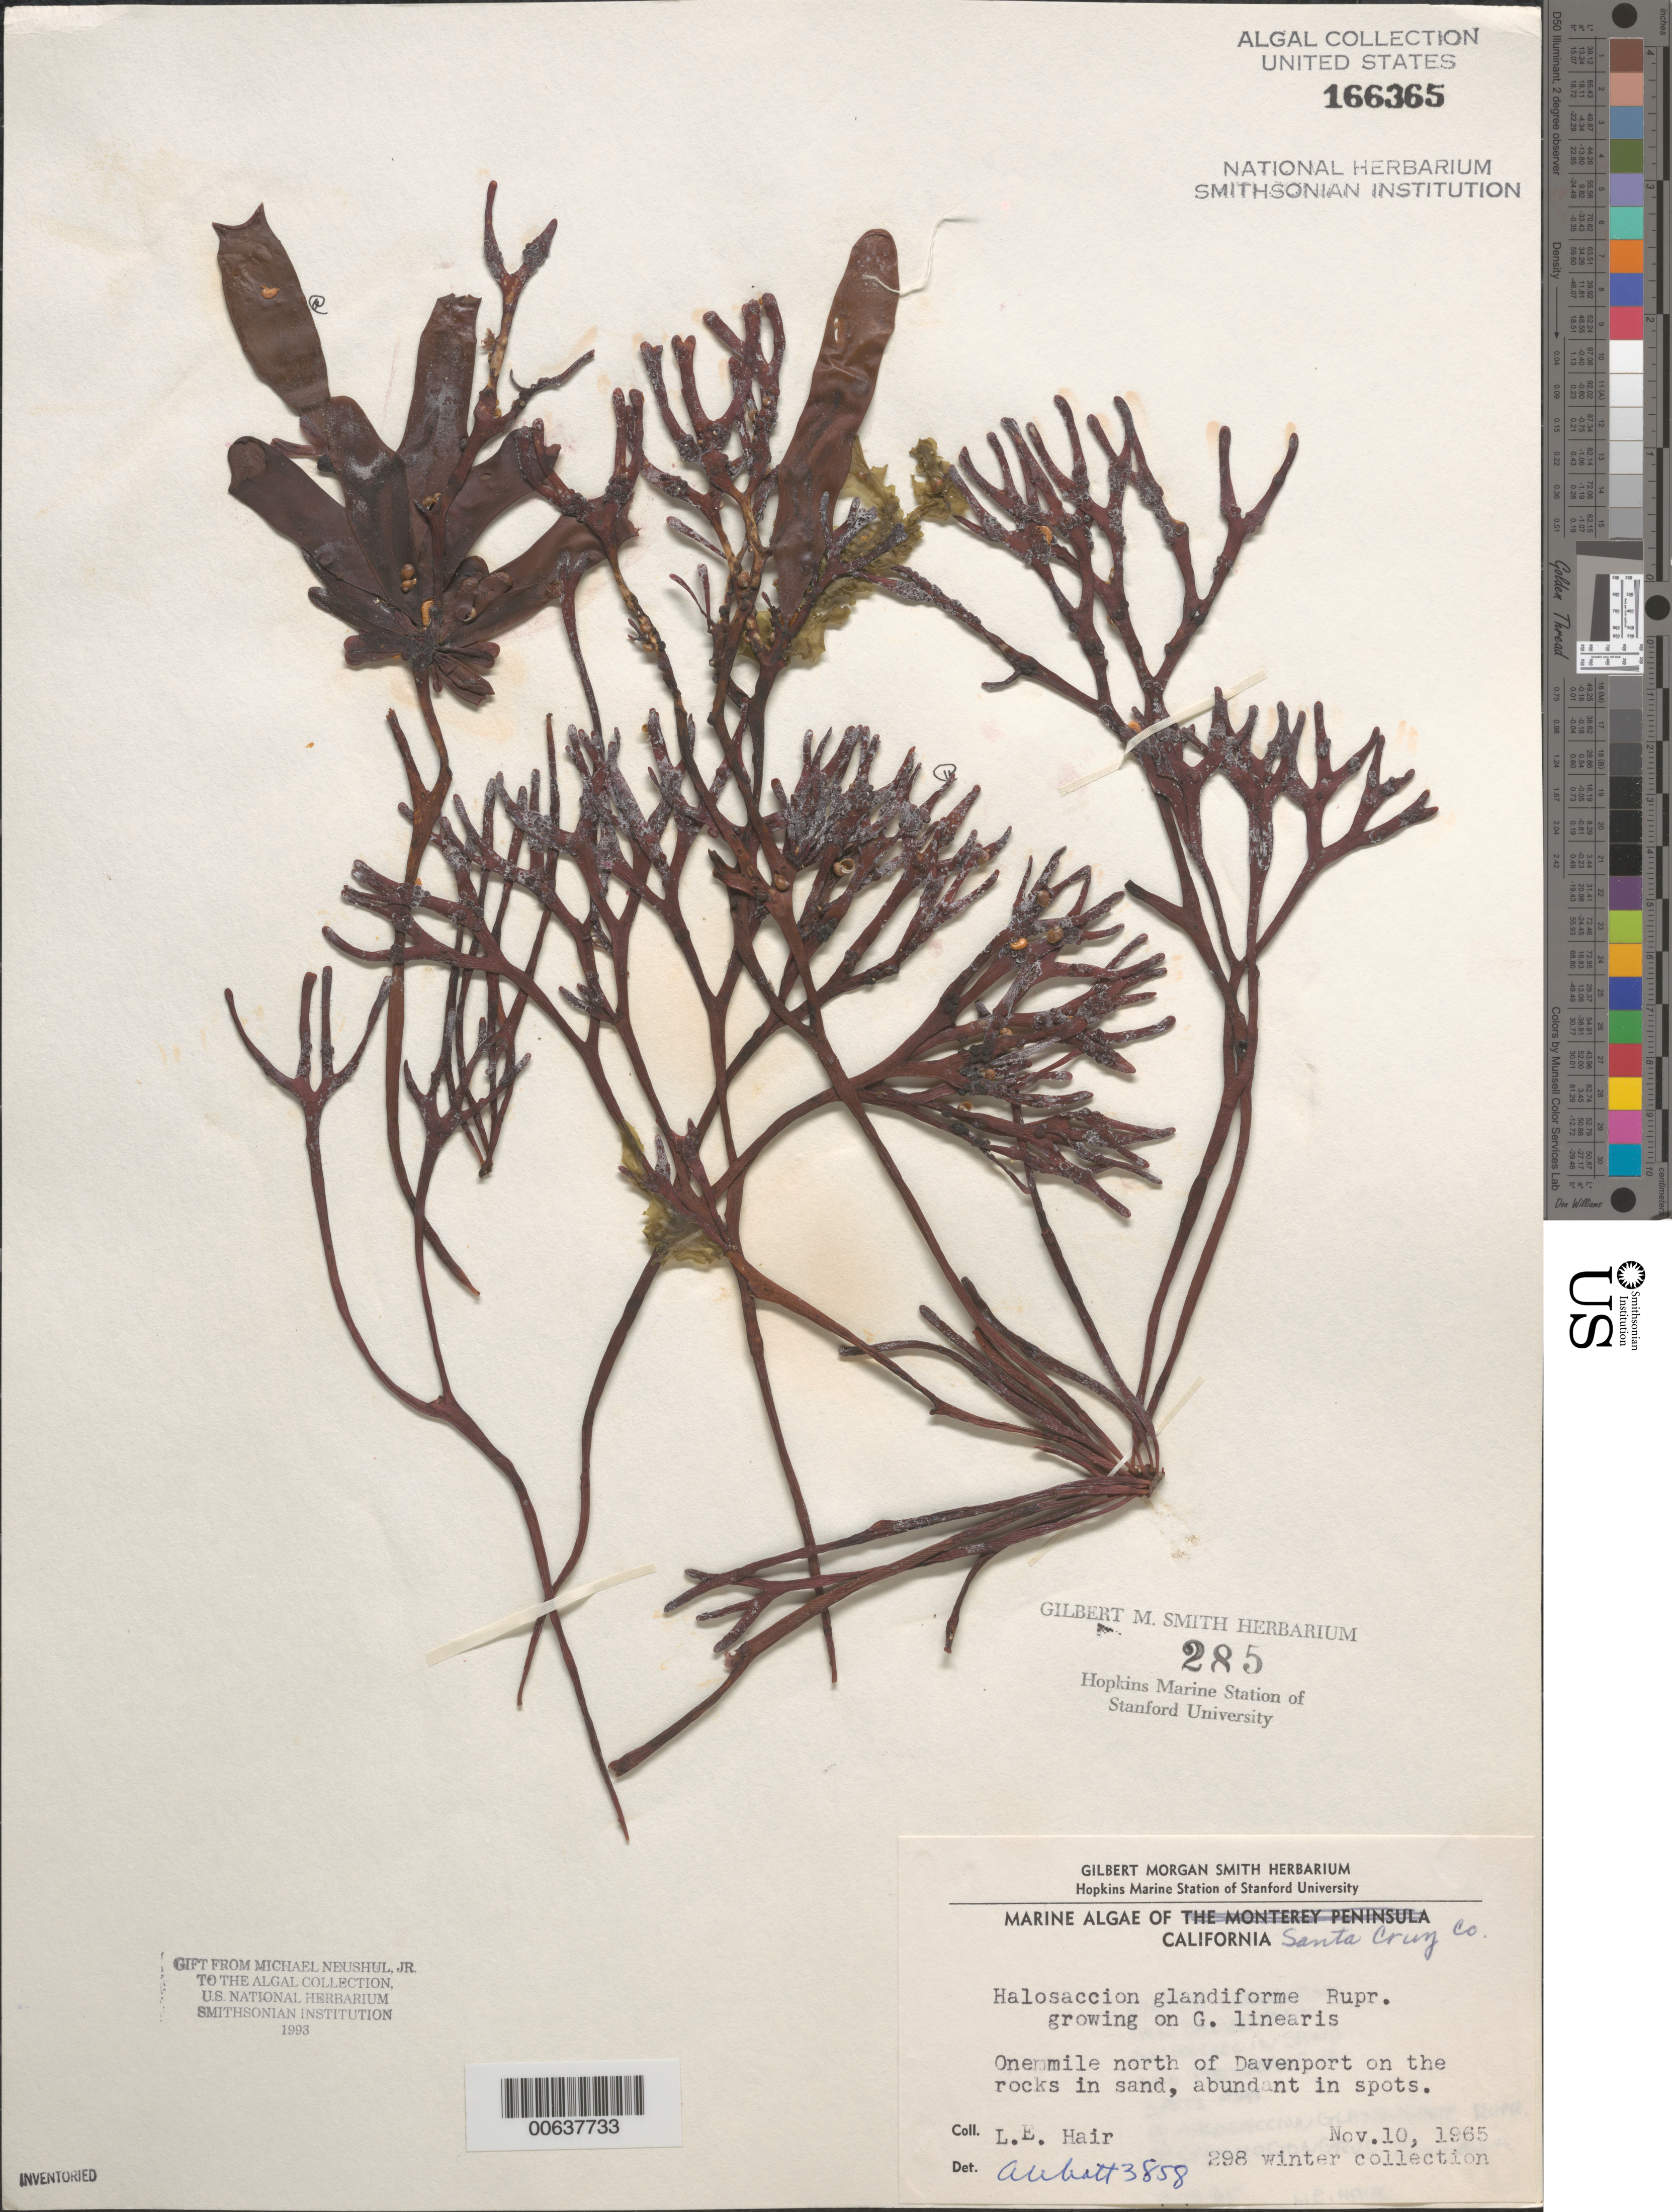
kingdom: Plantae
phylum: Rhodophyta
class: Florideophyceae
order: Palmariales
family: Palmariaceae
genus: Halosaccion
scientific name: Halosaccion glandiforme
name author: (S.G. Gmel.) Rupr.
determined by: Abbott, Isabella A.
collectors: L. Hair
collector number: LEH 298 & IAA 3858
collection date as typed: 10 Nov 1965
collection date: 1965-11-10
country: United States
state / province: California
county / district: Santa Cruz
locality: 1 mile north of Davenport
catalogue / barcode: US 166365